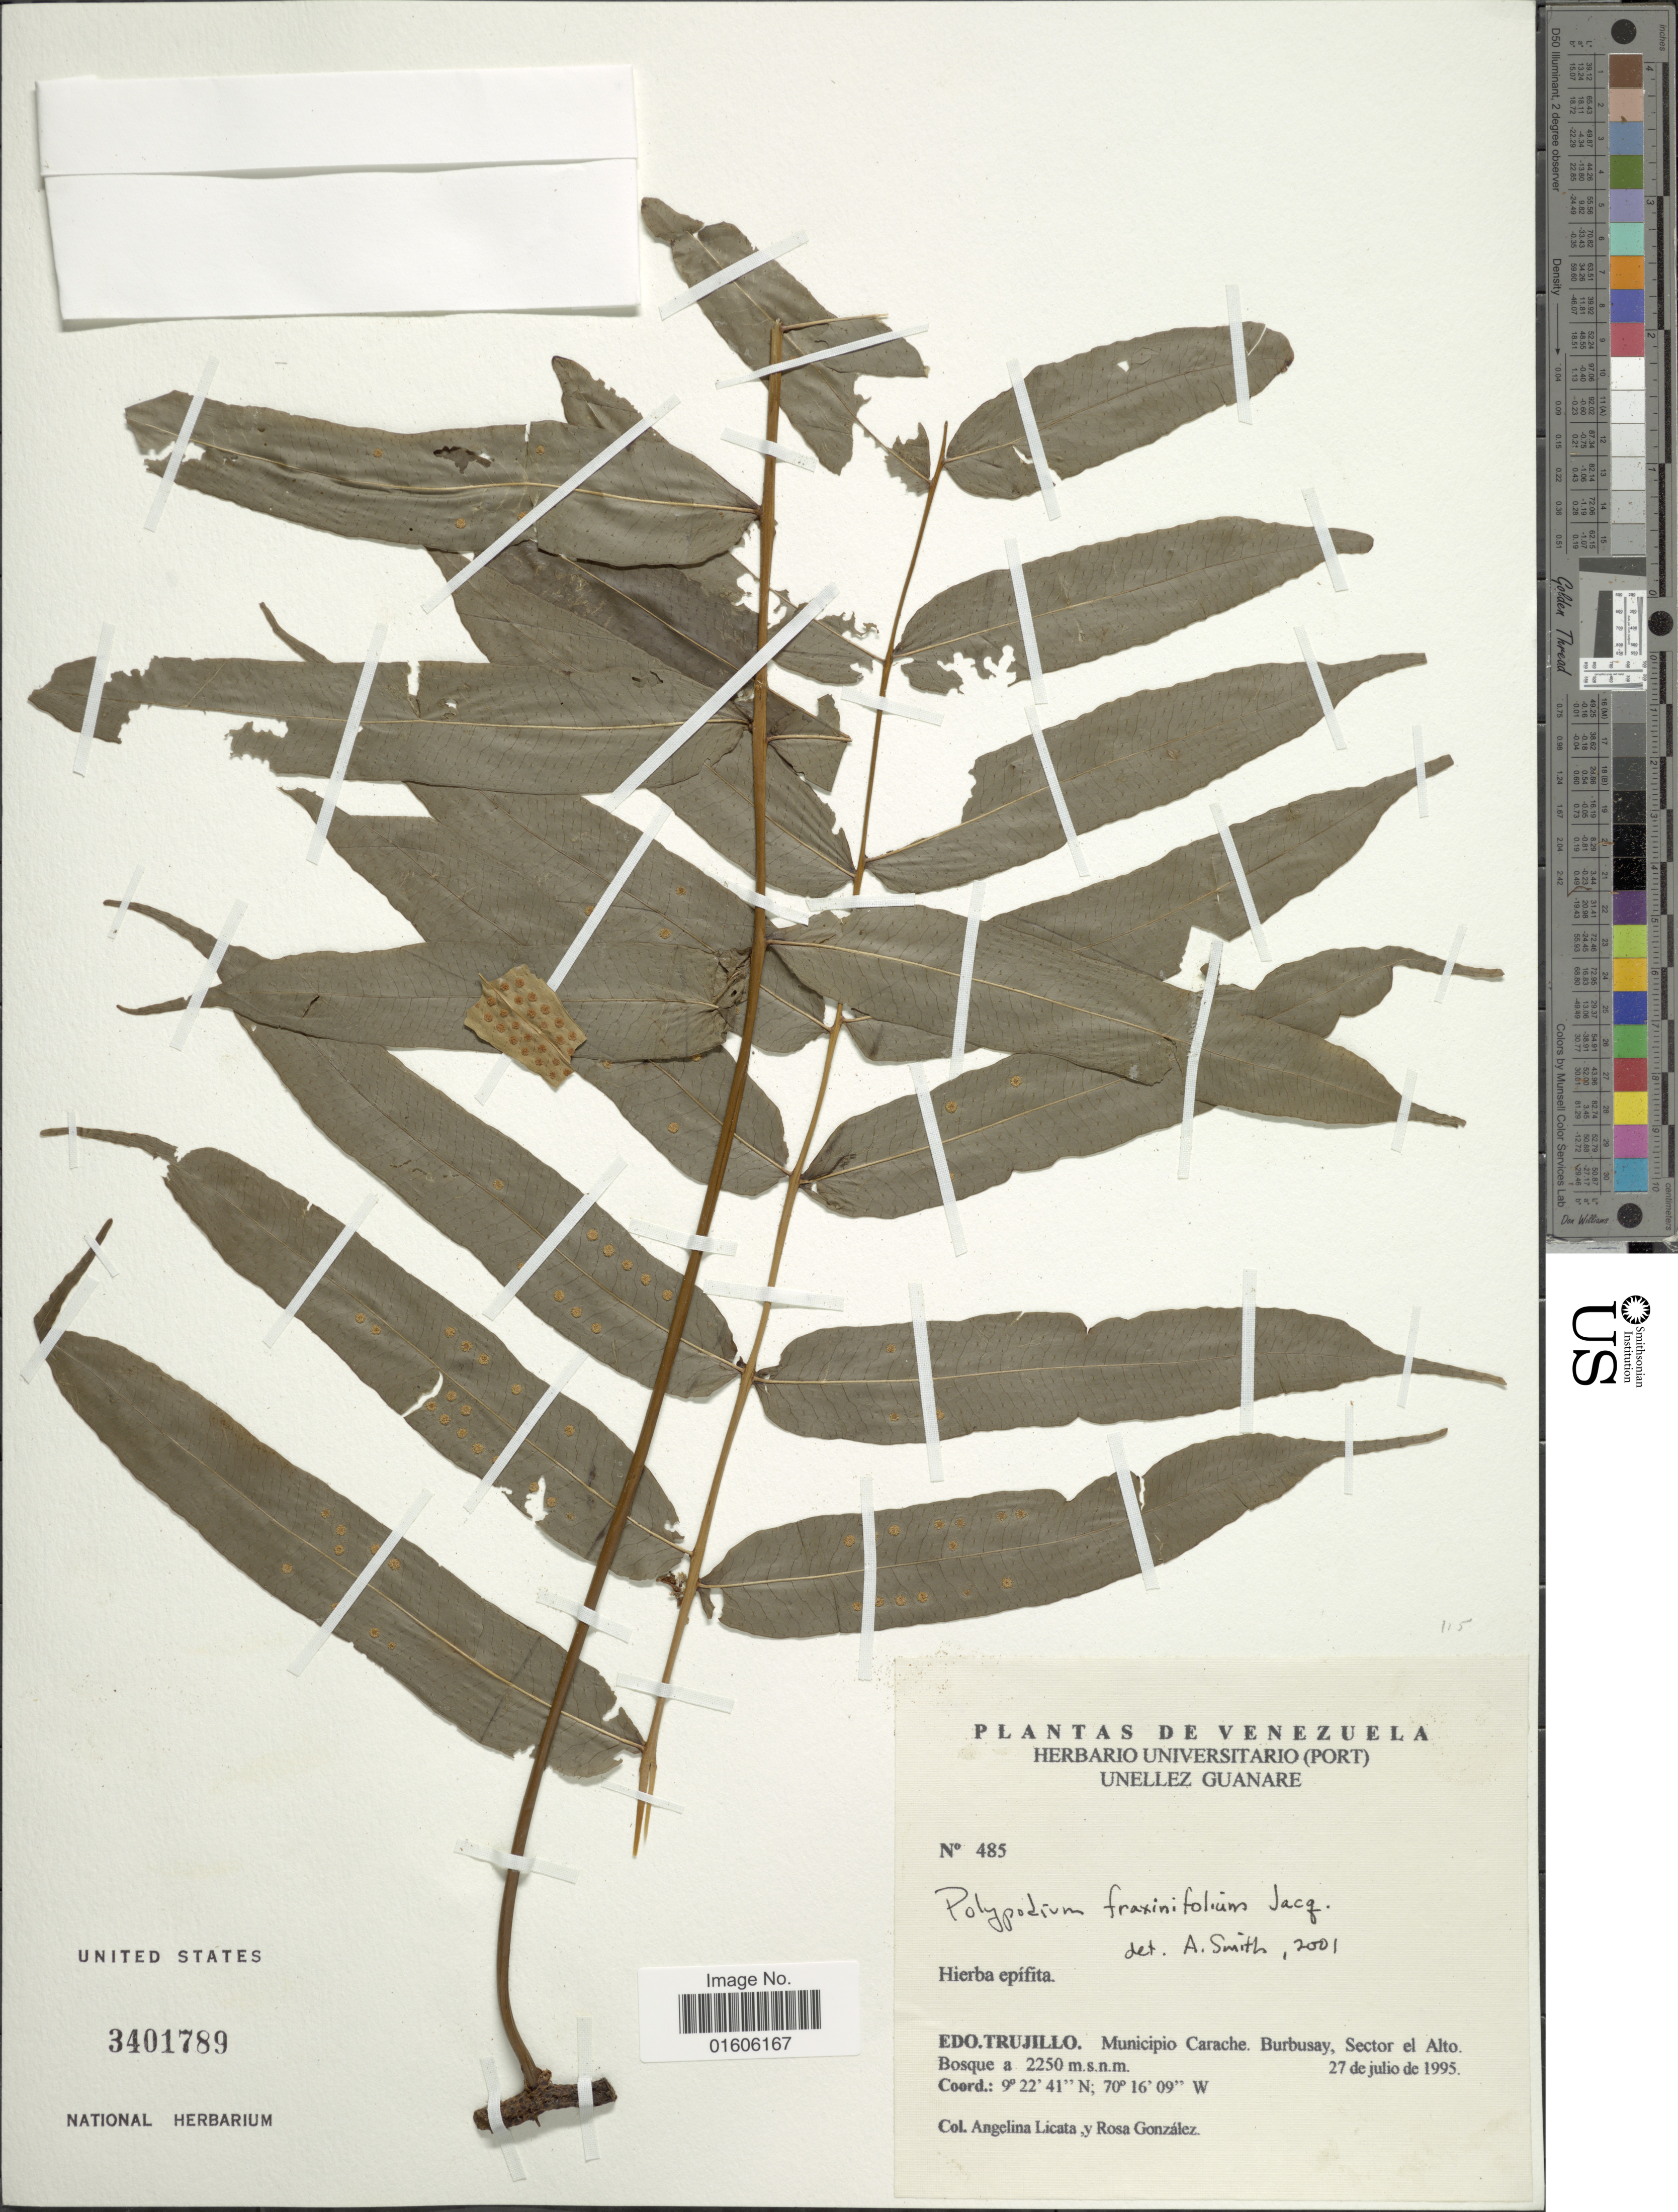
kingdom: Plantae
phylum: Tracheophyta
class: Polypodiopsida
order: Polypodiales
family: Polypodiaceae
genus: Serpocaulon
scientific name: Serpocaulon fraxinifolium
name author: (Jacq.) A.R. Sm.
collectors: A. Licata & R. Gonzales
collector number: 485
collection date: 1995-07-27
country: Venezuela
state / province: Trujillo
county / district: Carache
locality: Burbusay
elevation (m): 2250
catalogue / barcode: US 3401789